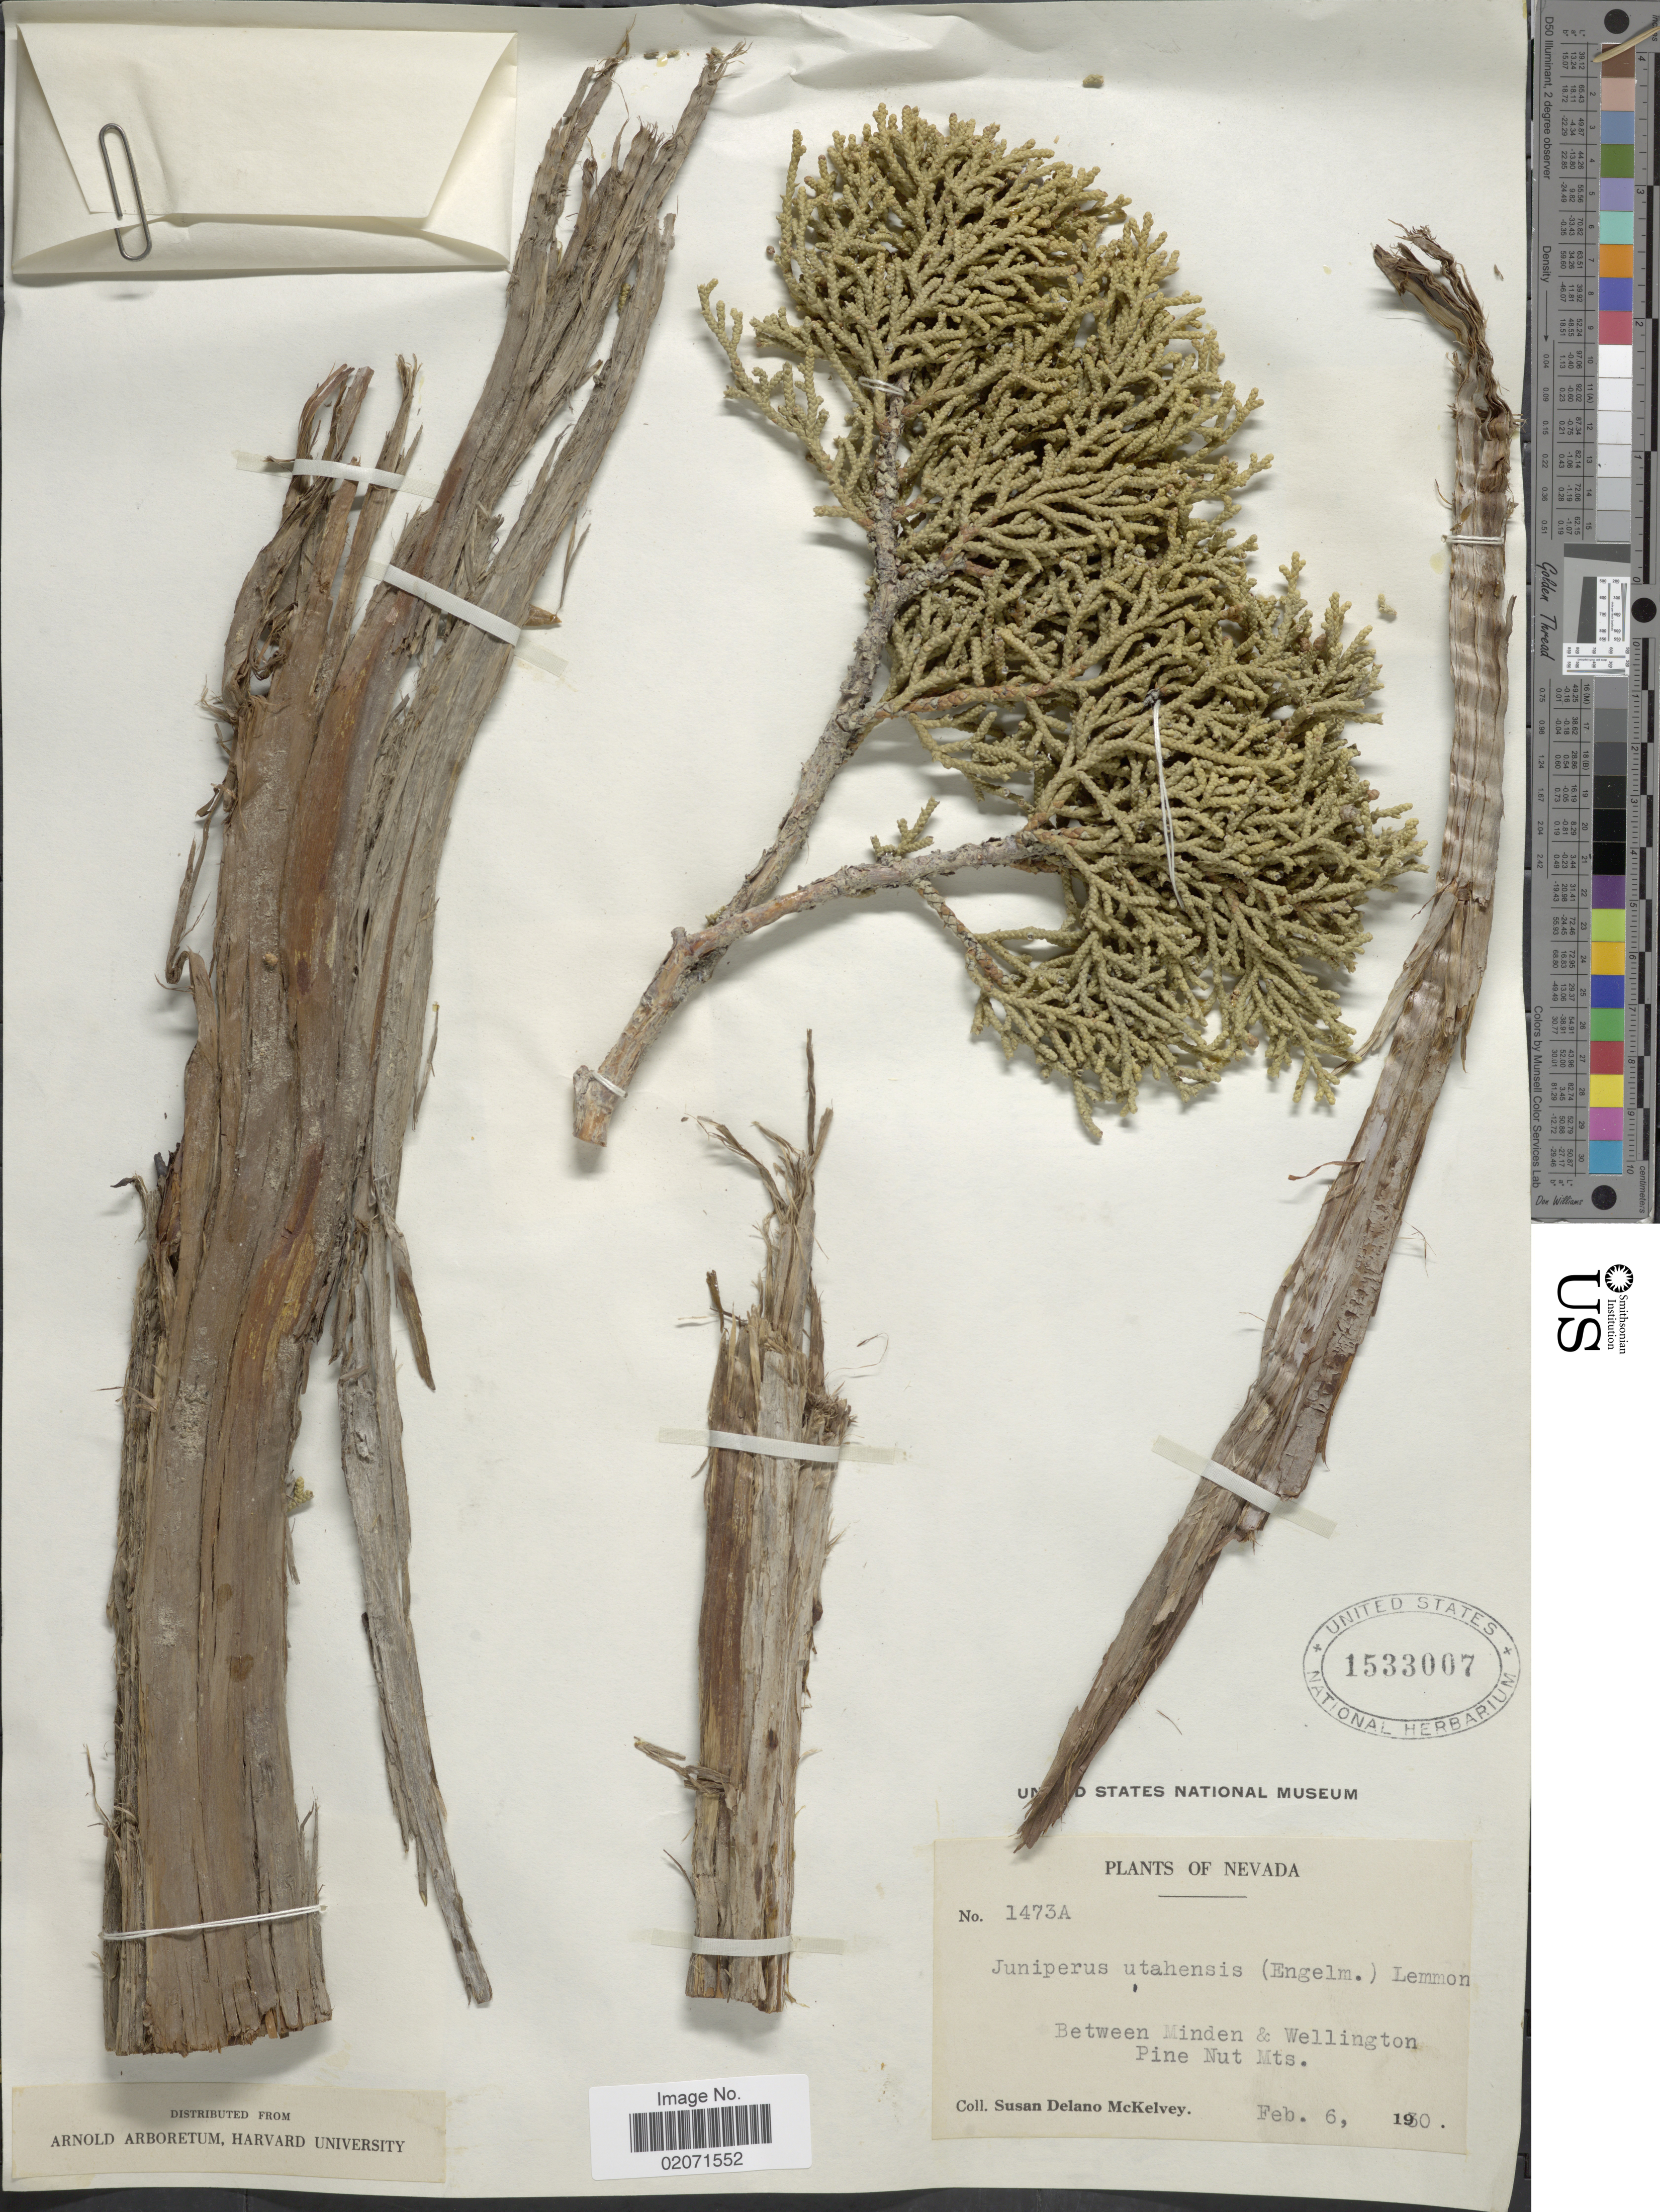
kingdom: Plantae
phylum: Tracheophyta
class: Pinopsida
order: Pinales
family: Cupressaceae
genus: Juniperus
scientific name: Juniperus osteosperma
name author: (Torr.) Little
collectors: S. A. McKelvey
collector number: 1473A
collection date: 1930-02-06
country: United States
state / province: Nevada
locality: Between /minden & Wellington. Pine Nut Mts.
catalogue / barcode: US 1533007